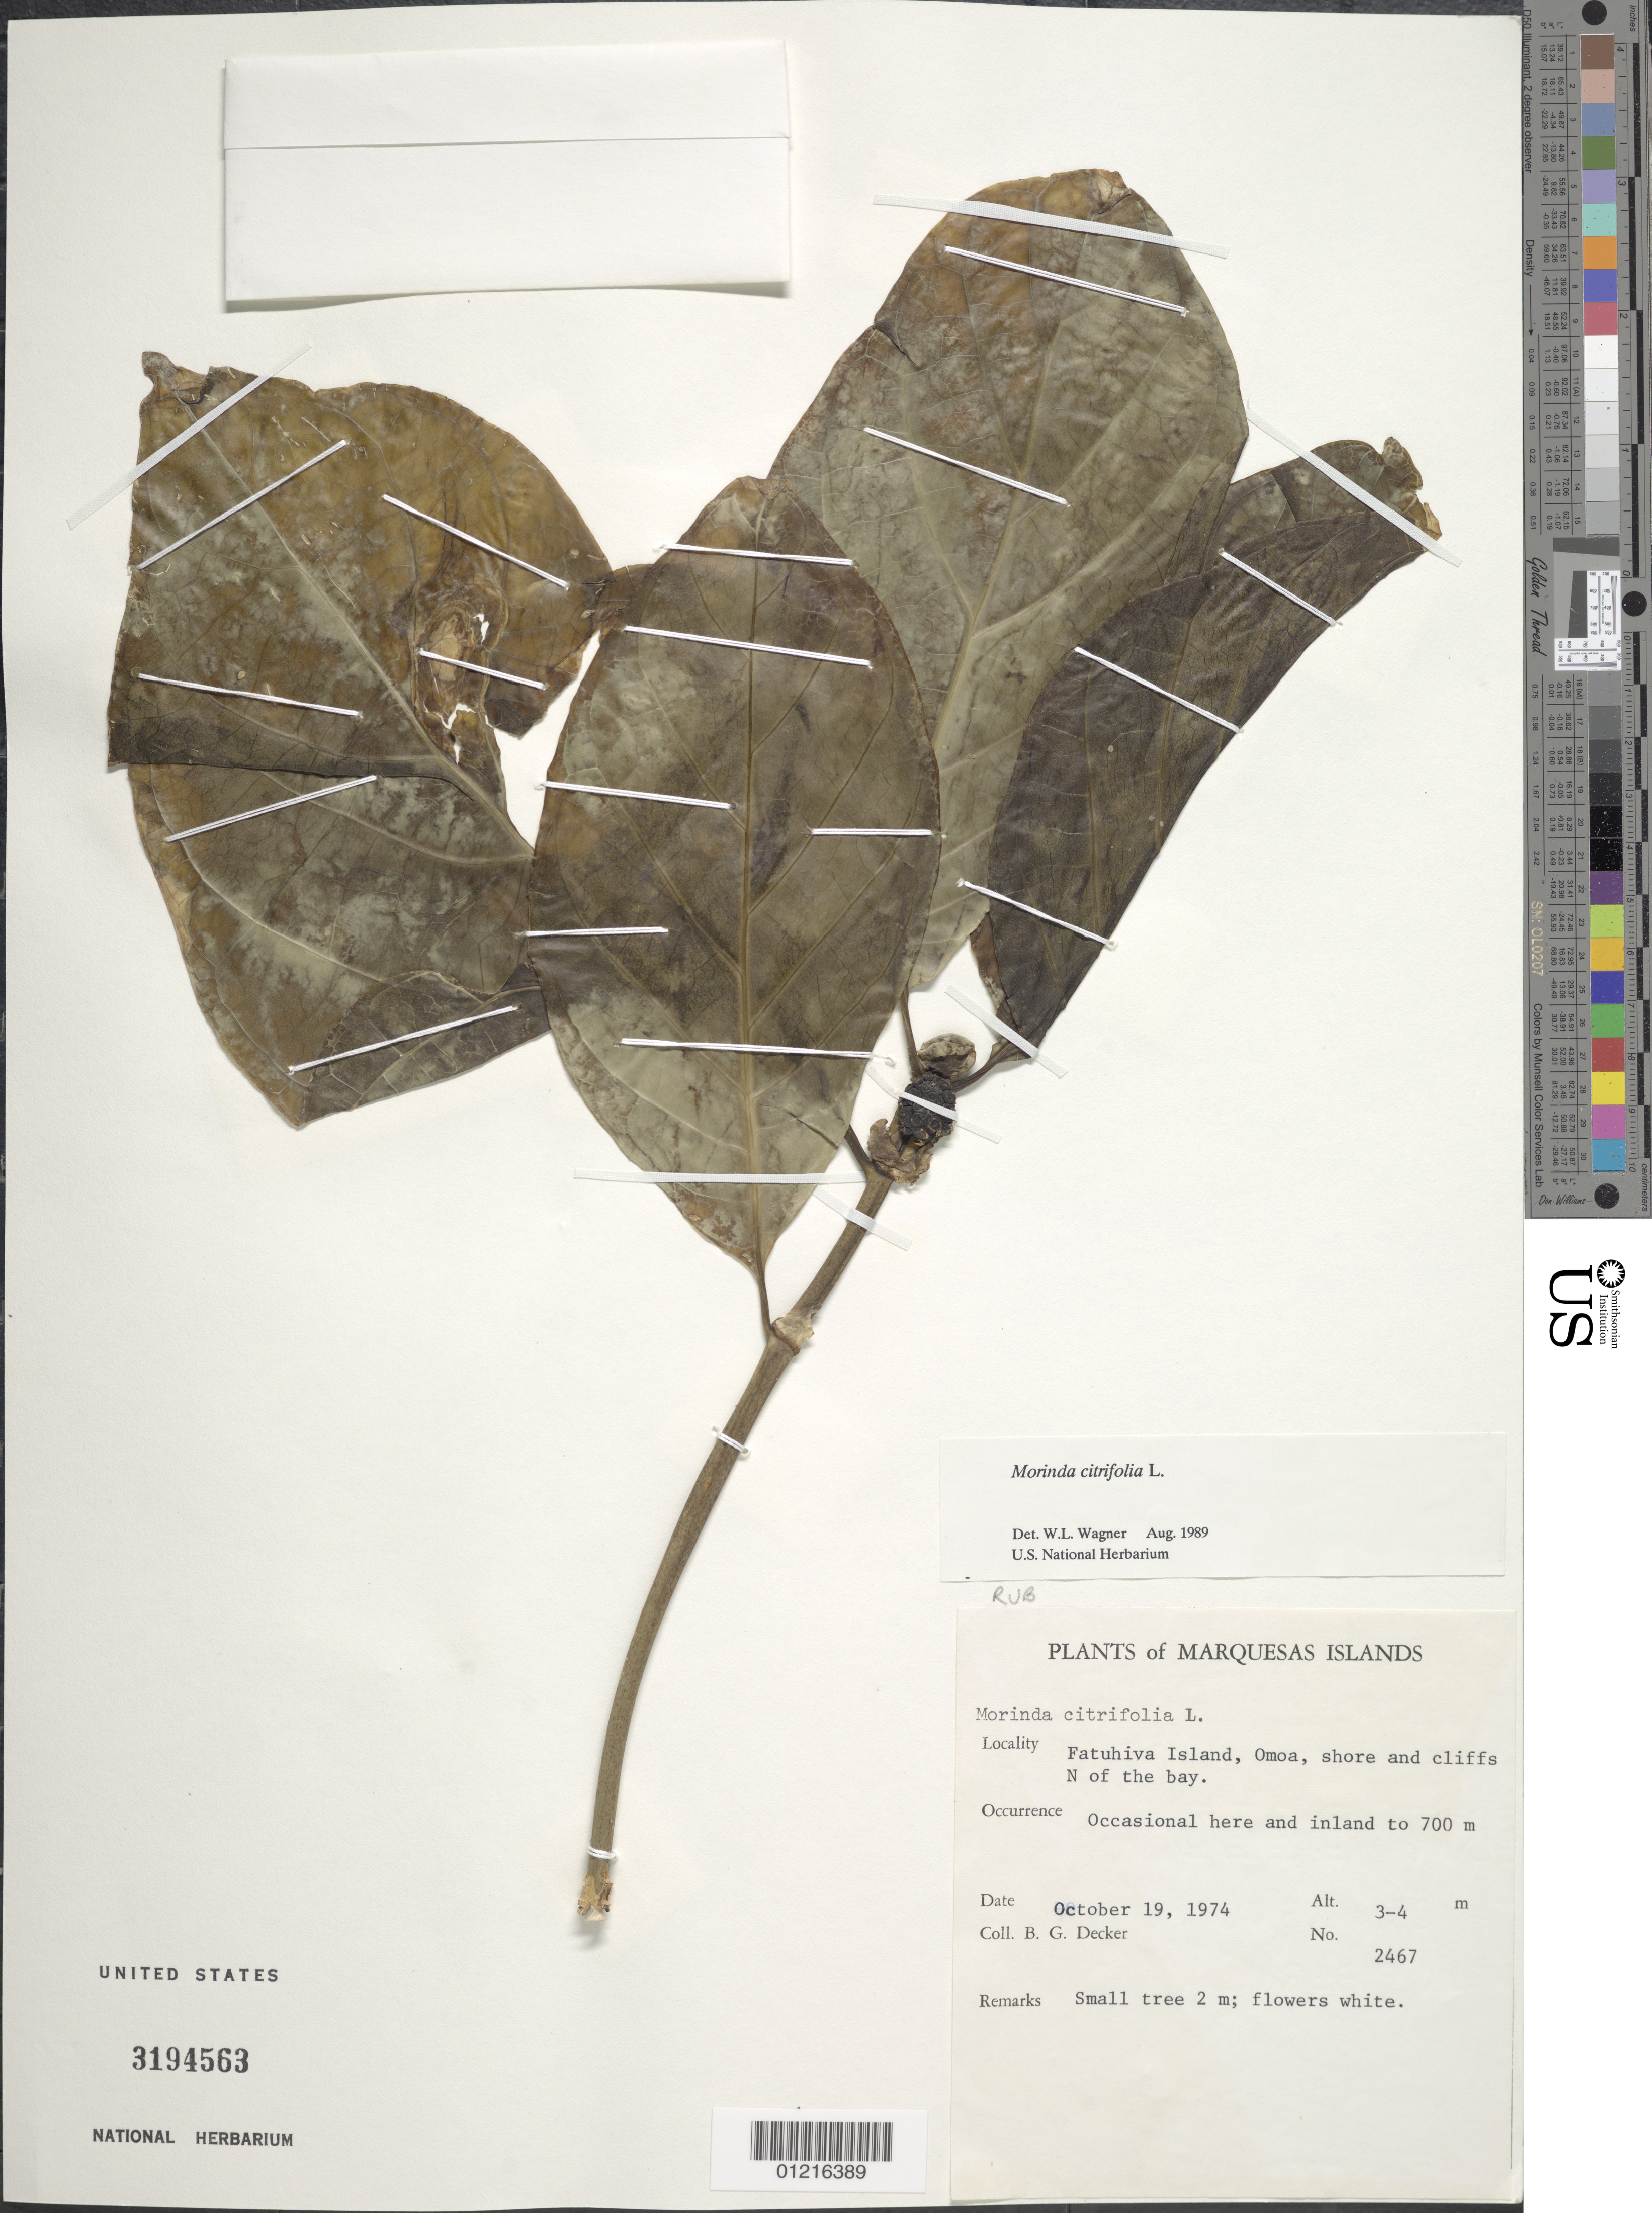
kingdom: Plantae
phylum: Tracheophyta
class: Magnoliopsida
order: Gentianales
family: Rubiaceae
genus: Morinda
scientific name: Morinda citrifolia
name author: L.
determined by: Wagner, W. L., (BOT), Smithsonian Institution - National Museum of Natural History (UNITED STATES)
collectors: B. G. Decker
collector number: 2467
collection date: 1975-10-19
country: French Polynesia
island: Fatu Hiva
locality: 'Omo'a, shore and cliffs N of bay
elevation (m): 3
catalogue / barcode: US 3194563